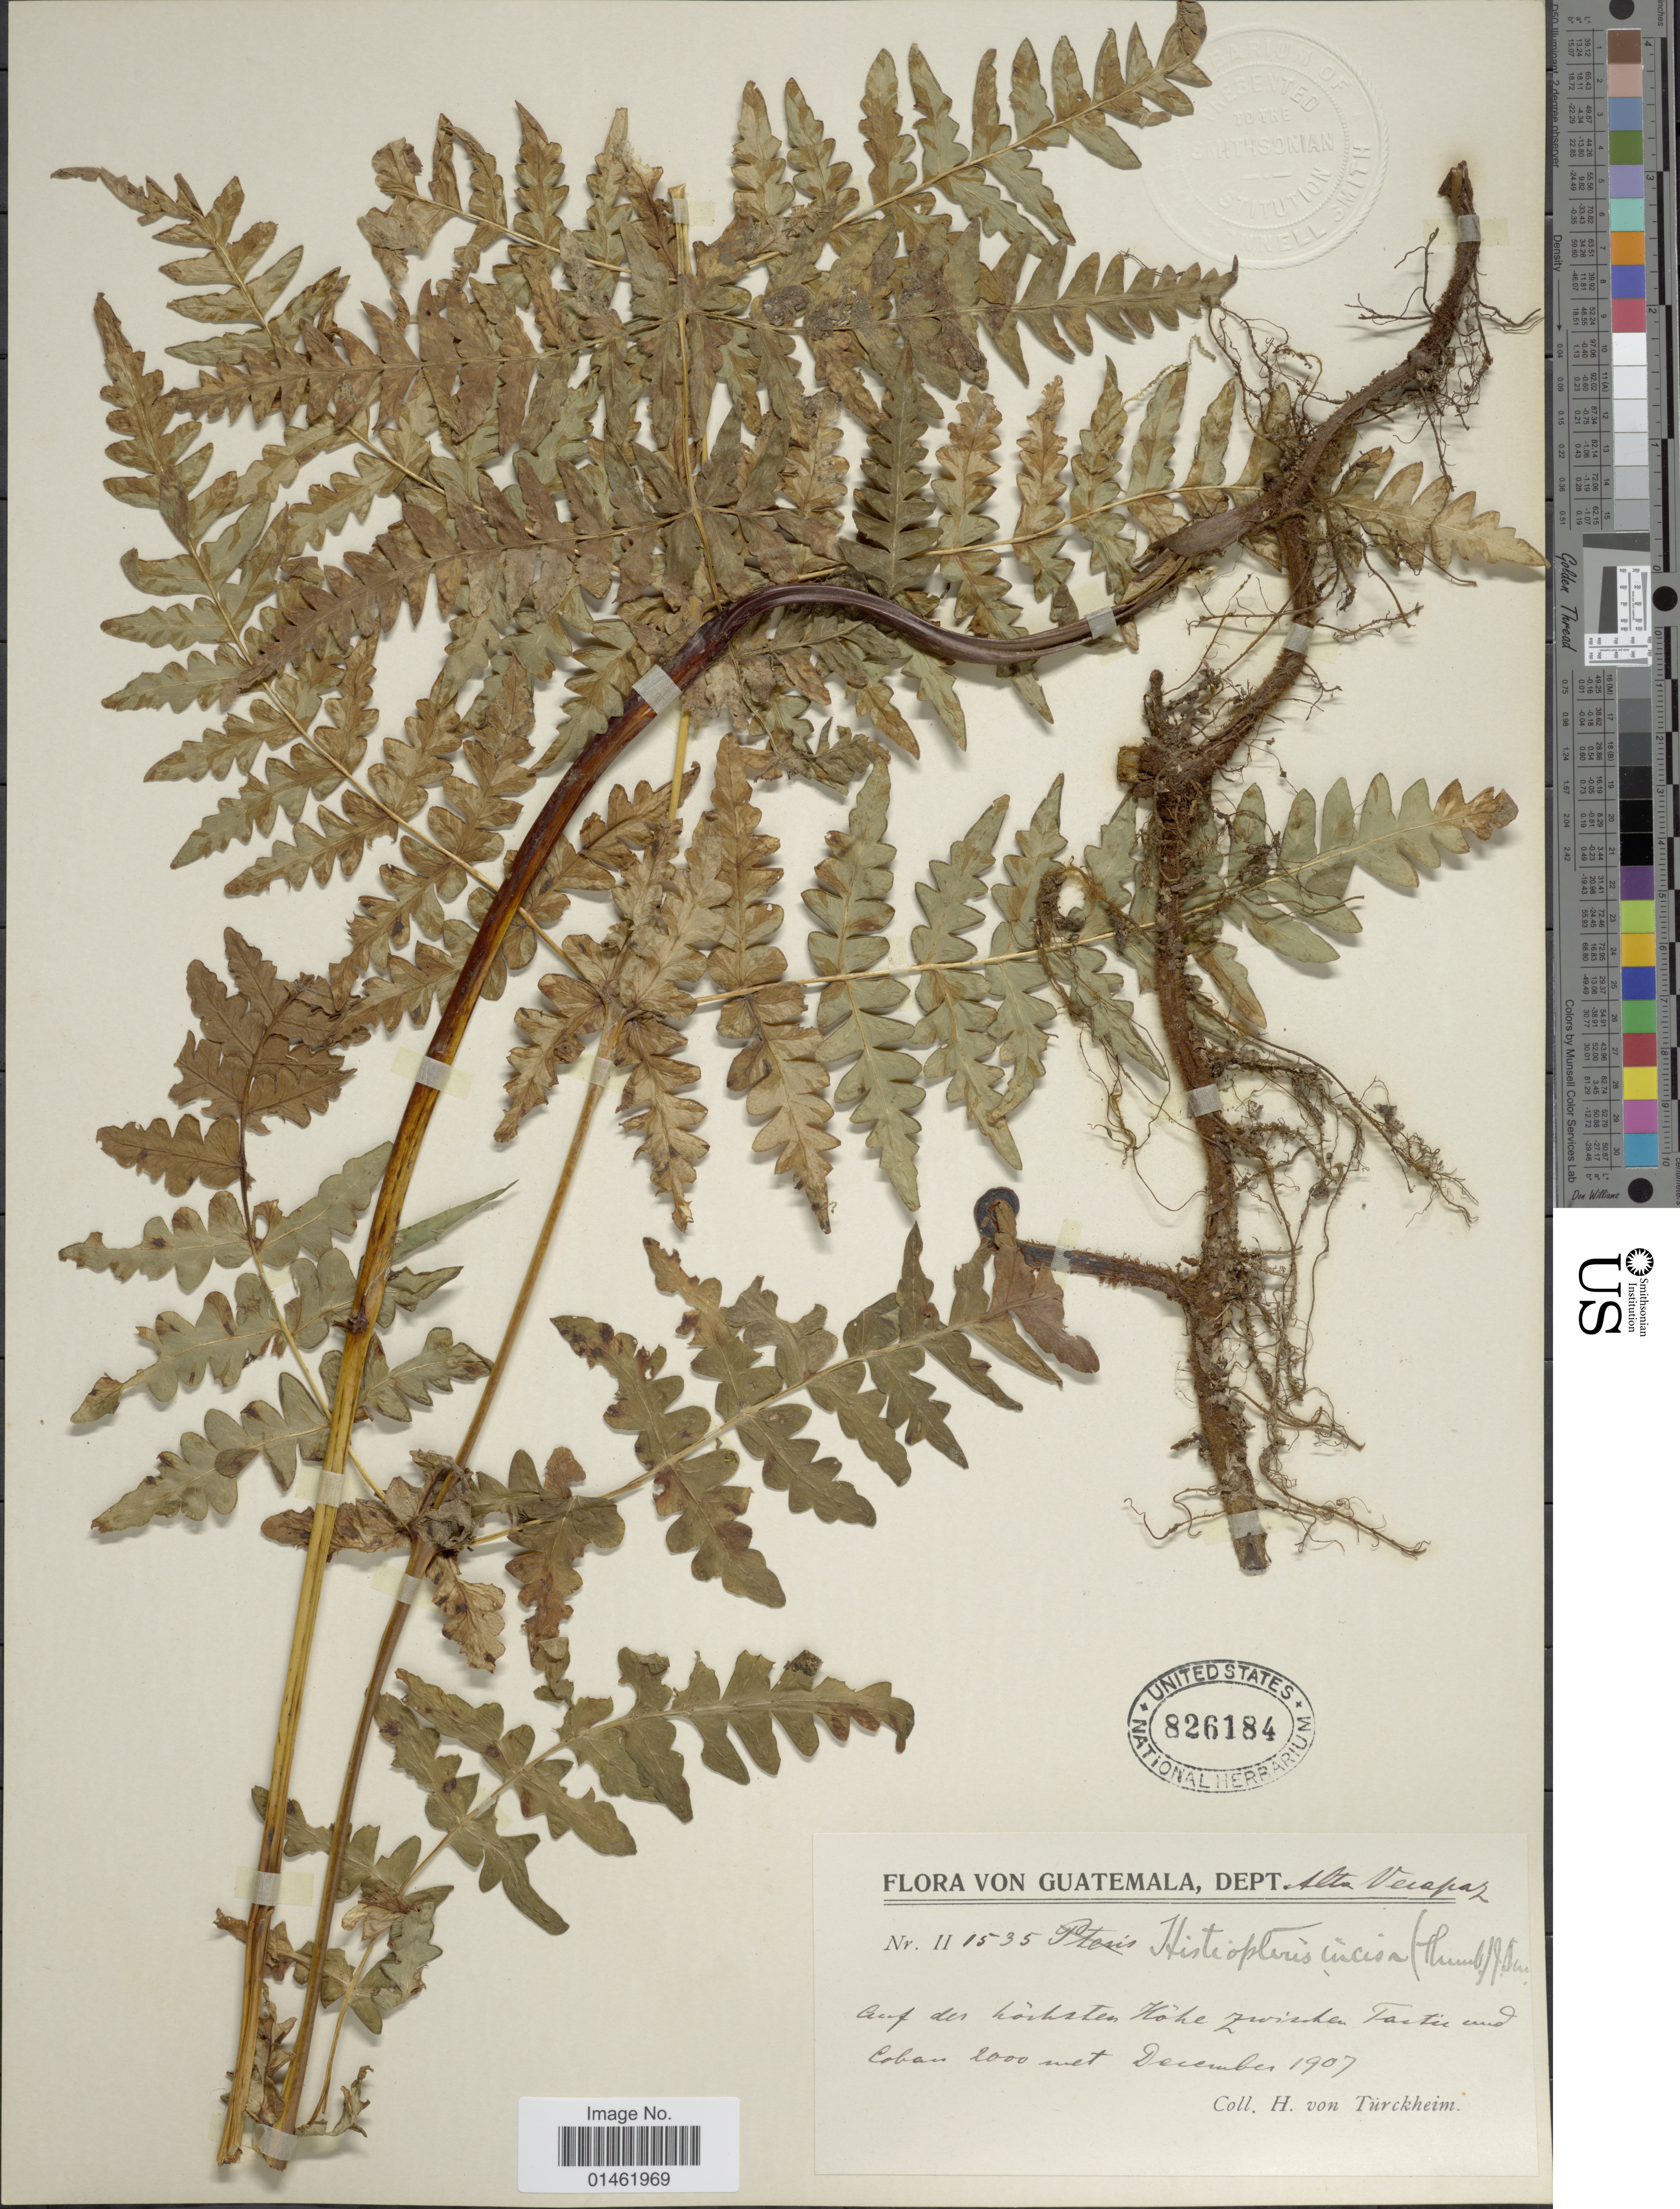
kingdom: Plantae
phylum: Tracheophyta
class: Polypodiopsida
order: Polypodiales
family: Dennstaedtiaceae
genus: Histiopteris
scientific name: Histiopteris incisa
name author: (Thunb.) J. Sm.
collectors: H. von Türckheim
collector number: II 1535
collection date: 1907-12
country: Guatemala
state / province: Alta Verapaz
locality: Guatemala, Dept. Alta Verapaz, auf der höchsten Höhe zwischen Tactic und Coban.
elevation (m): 2000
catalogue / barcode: US 826184